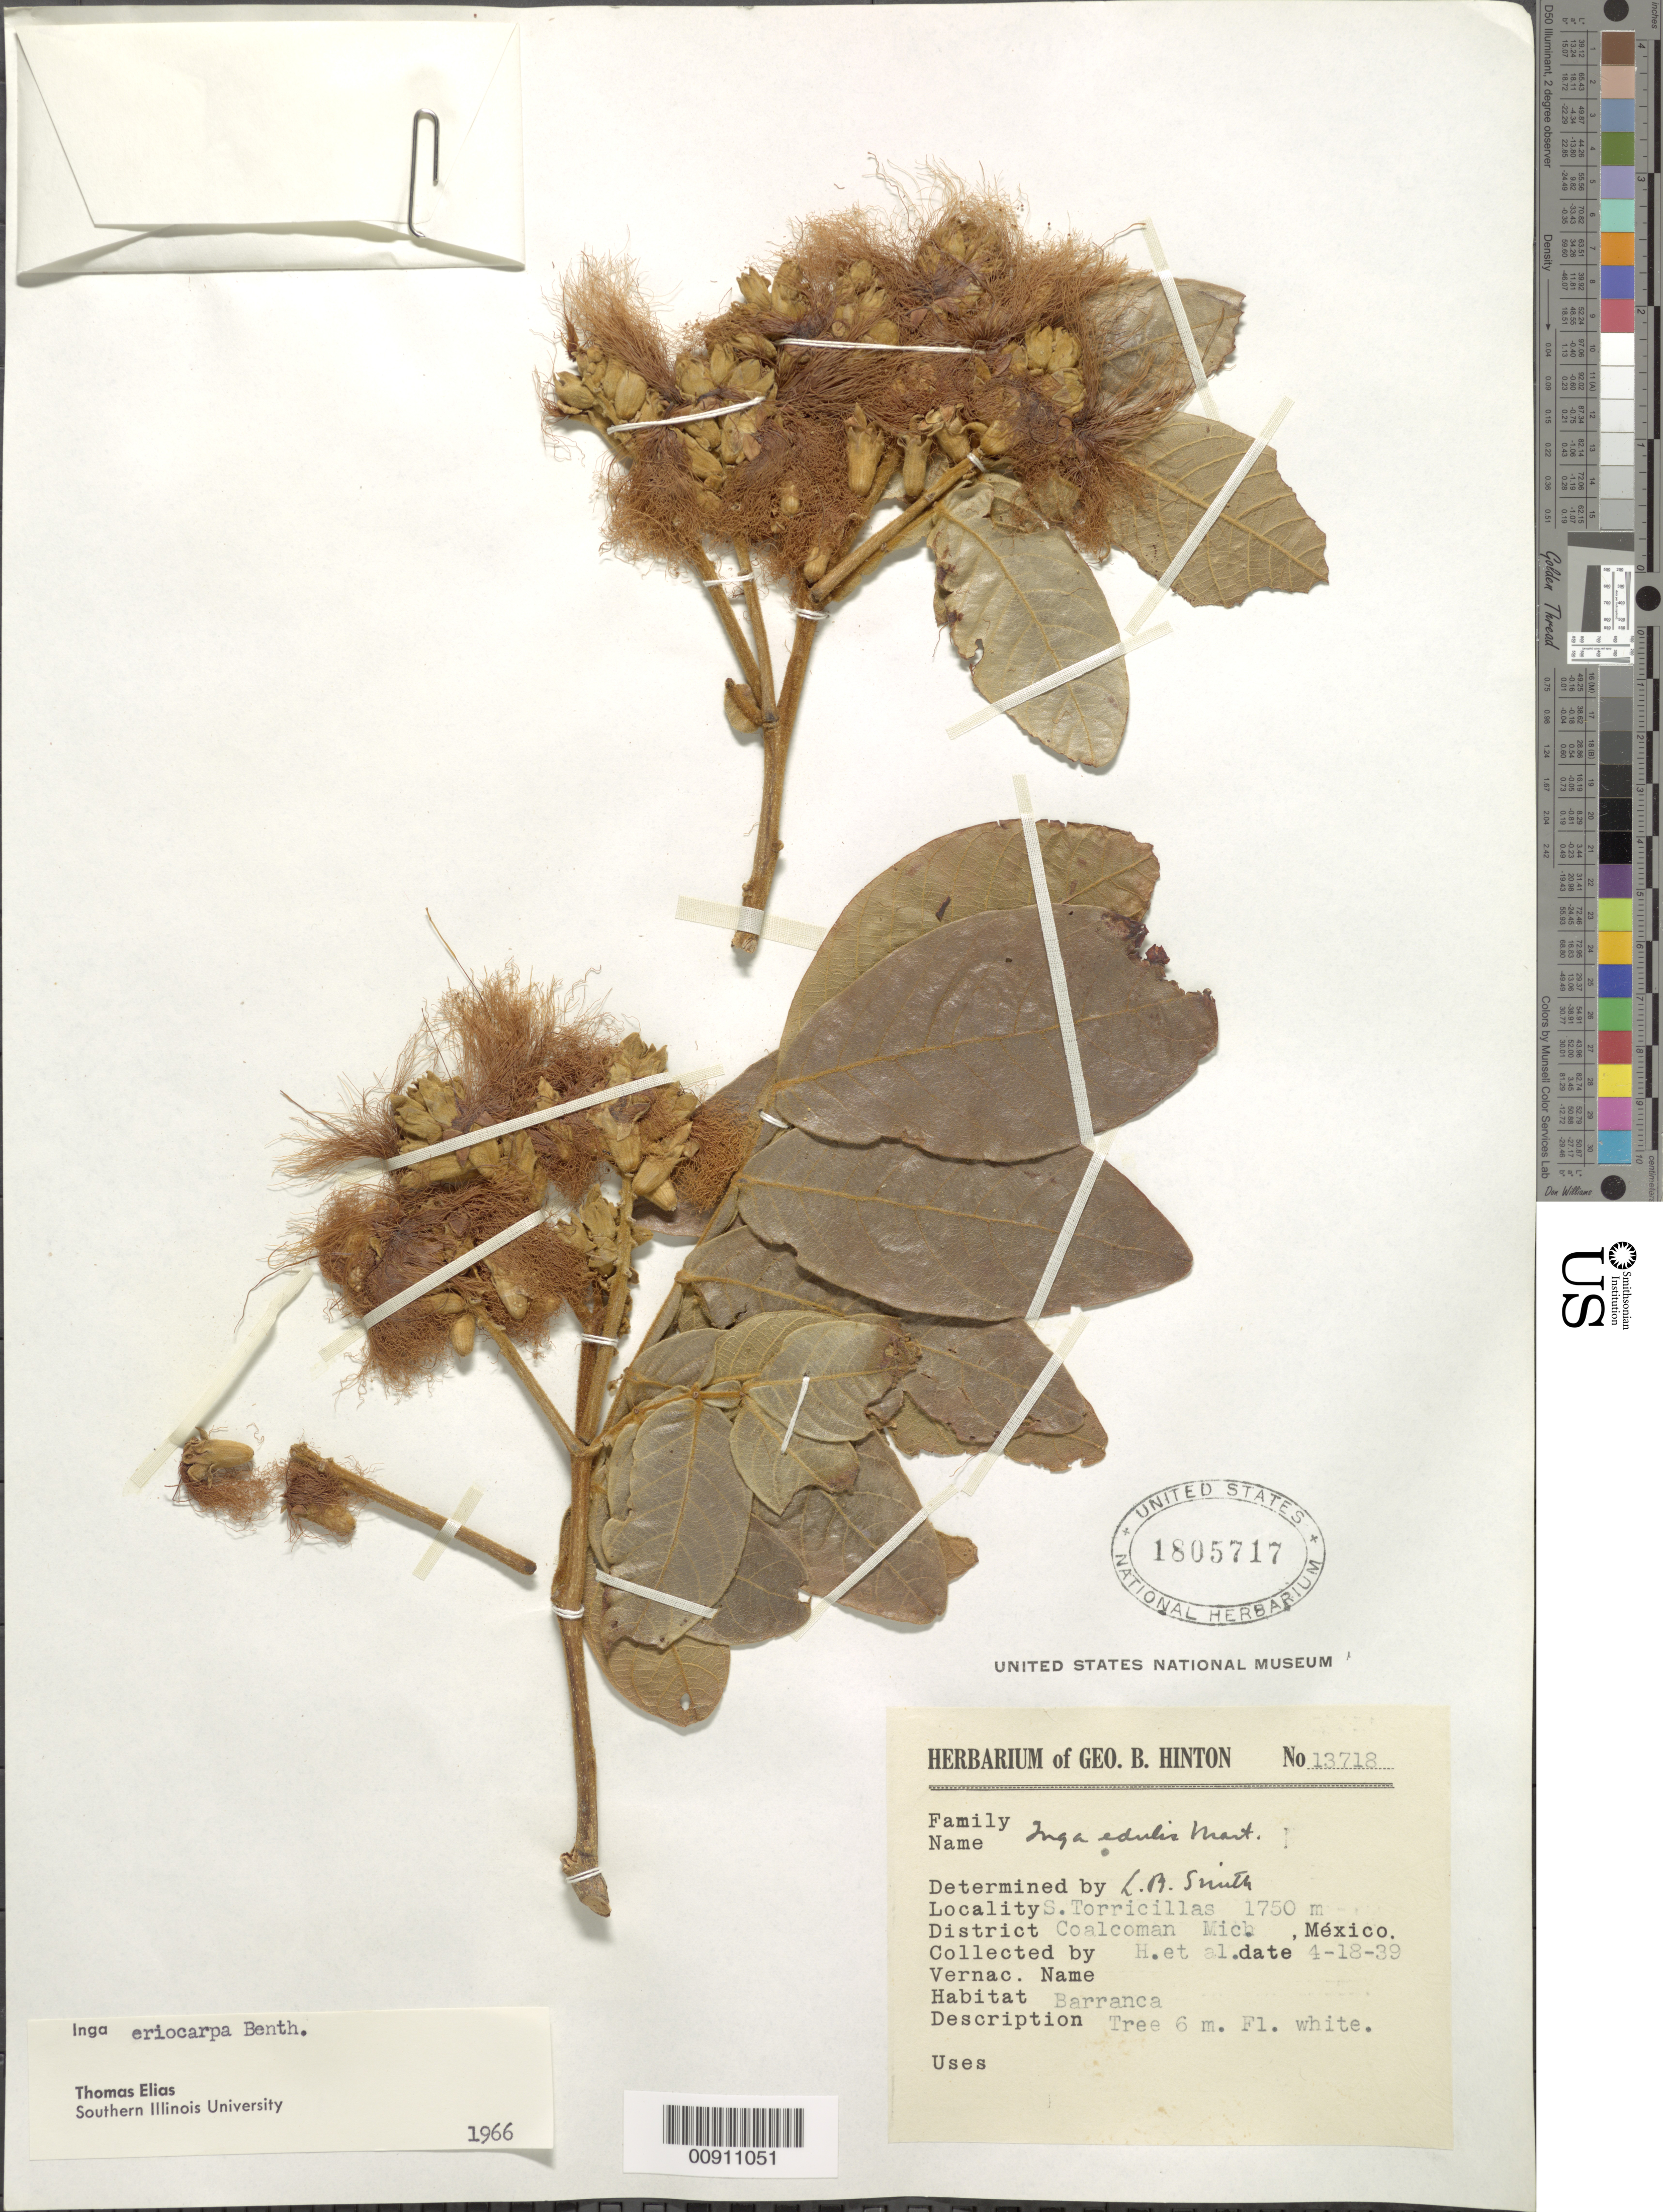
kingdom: Plantae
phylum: Tracheophyta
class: Magnoliopsida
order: Fabales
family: Fabaceae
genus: Inga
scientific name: Inga vera subsp. eriocarpa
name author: (Benth.) J. León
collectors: G. B. Hinton & et al.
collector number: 13718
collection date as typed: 18 Apr 1939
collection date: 1939-04-18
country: Mexico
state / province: Michoacán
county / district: Coalcomán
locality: S. Torricillas, District Coalcomán, Michoacán.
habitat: Barranca.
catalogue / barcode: US 1805717